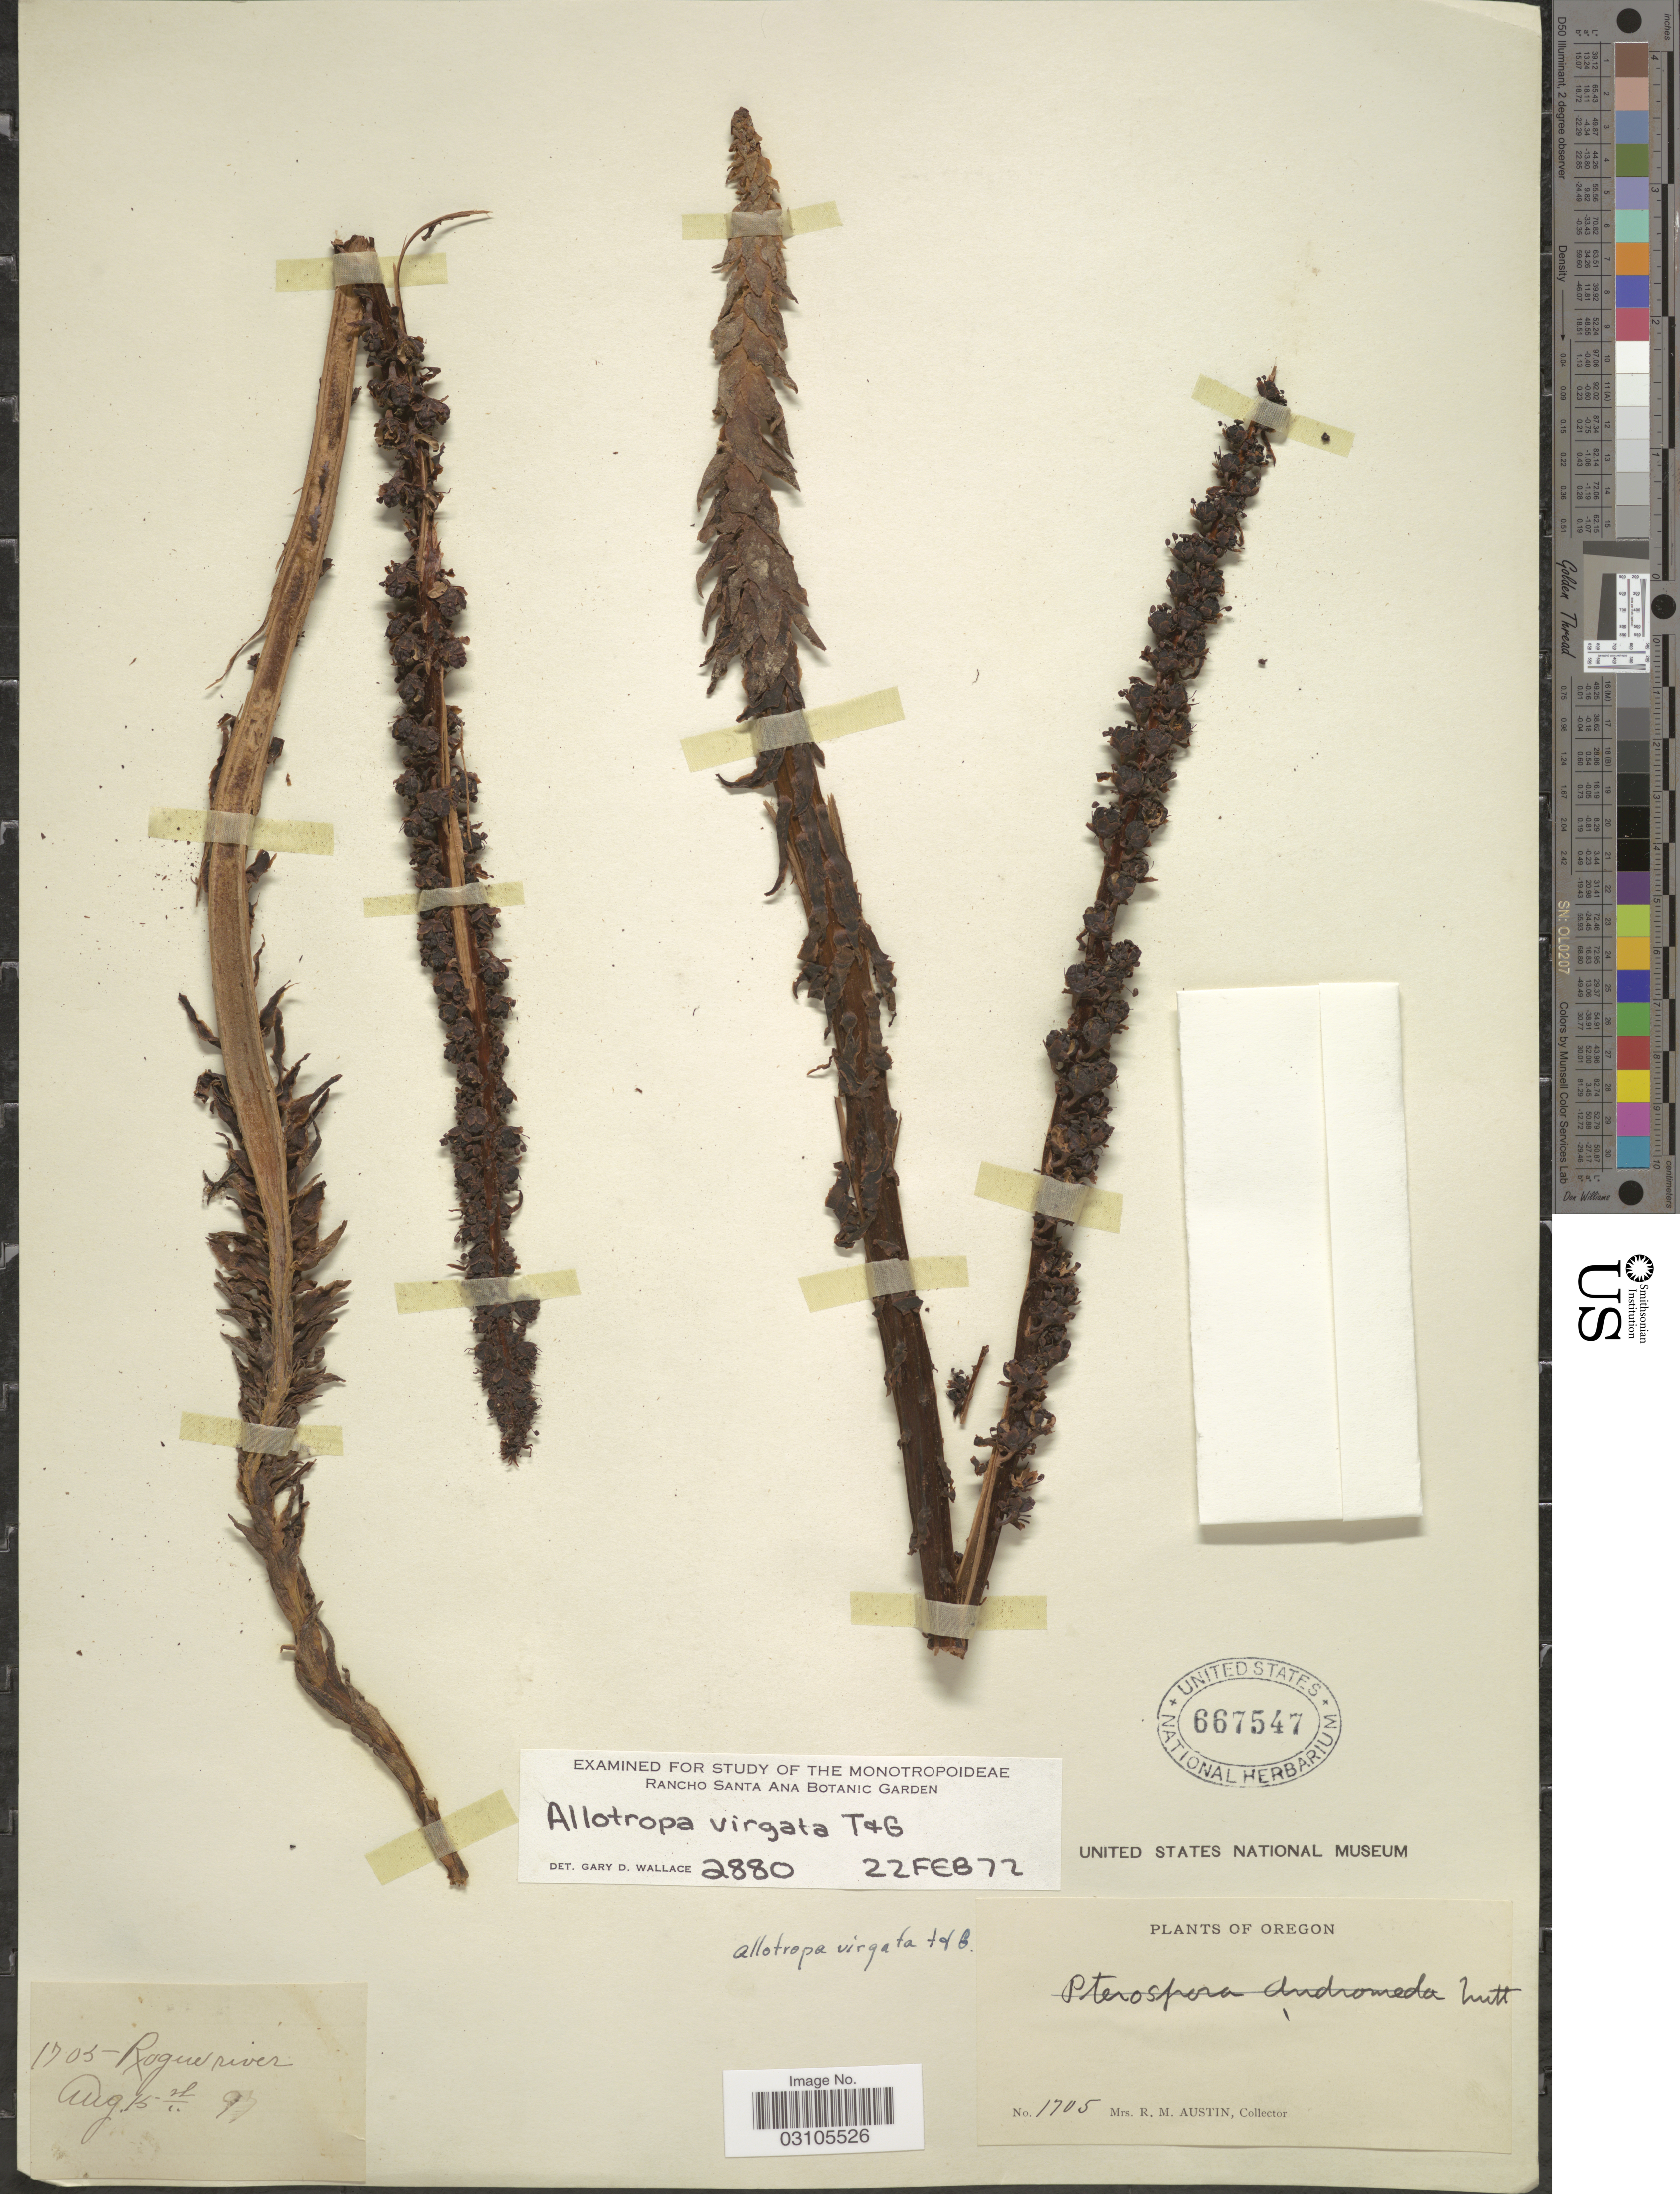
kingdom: Plantae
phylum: Tracheophyta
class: Magnoliopsida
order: Ericales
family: Ericaceae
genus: Allotropa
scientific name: Allotropa virgata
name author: Torr. & A. Gray ex A. Gray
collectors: R. Austin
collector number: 1705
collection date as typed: Transcribed d/m/y: 15/8/93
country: United States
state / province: Oregon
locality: Rogue river.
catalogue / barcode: US 667547